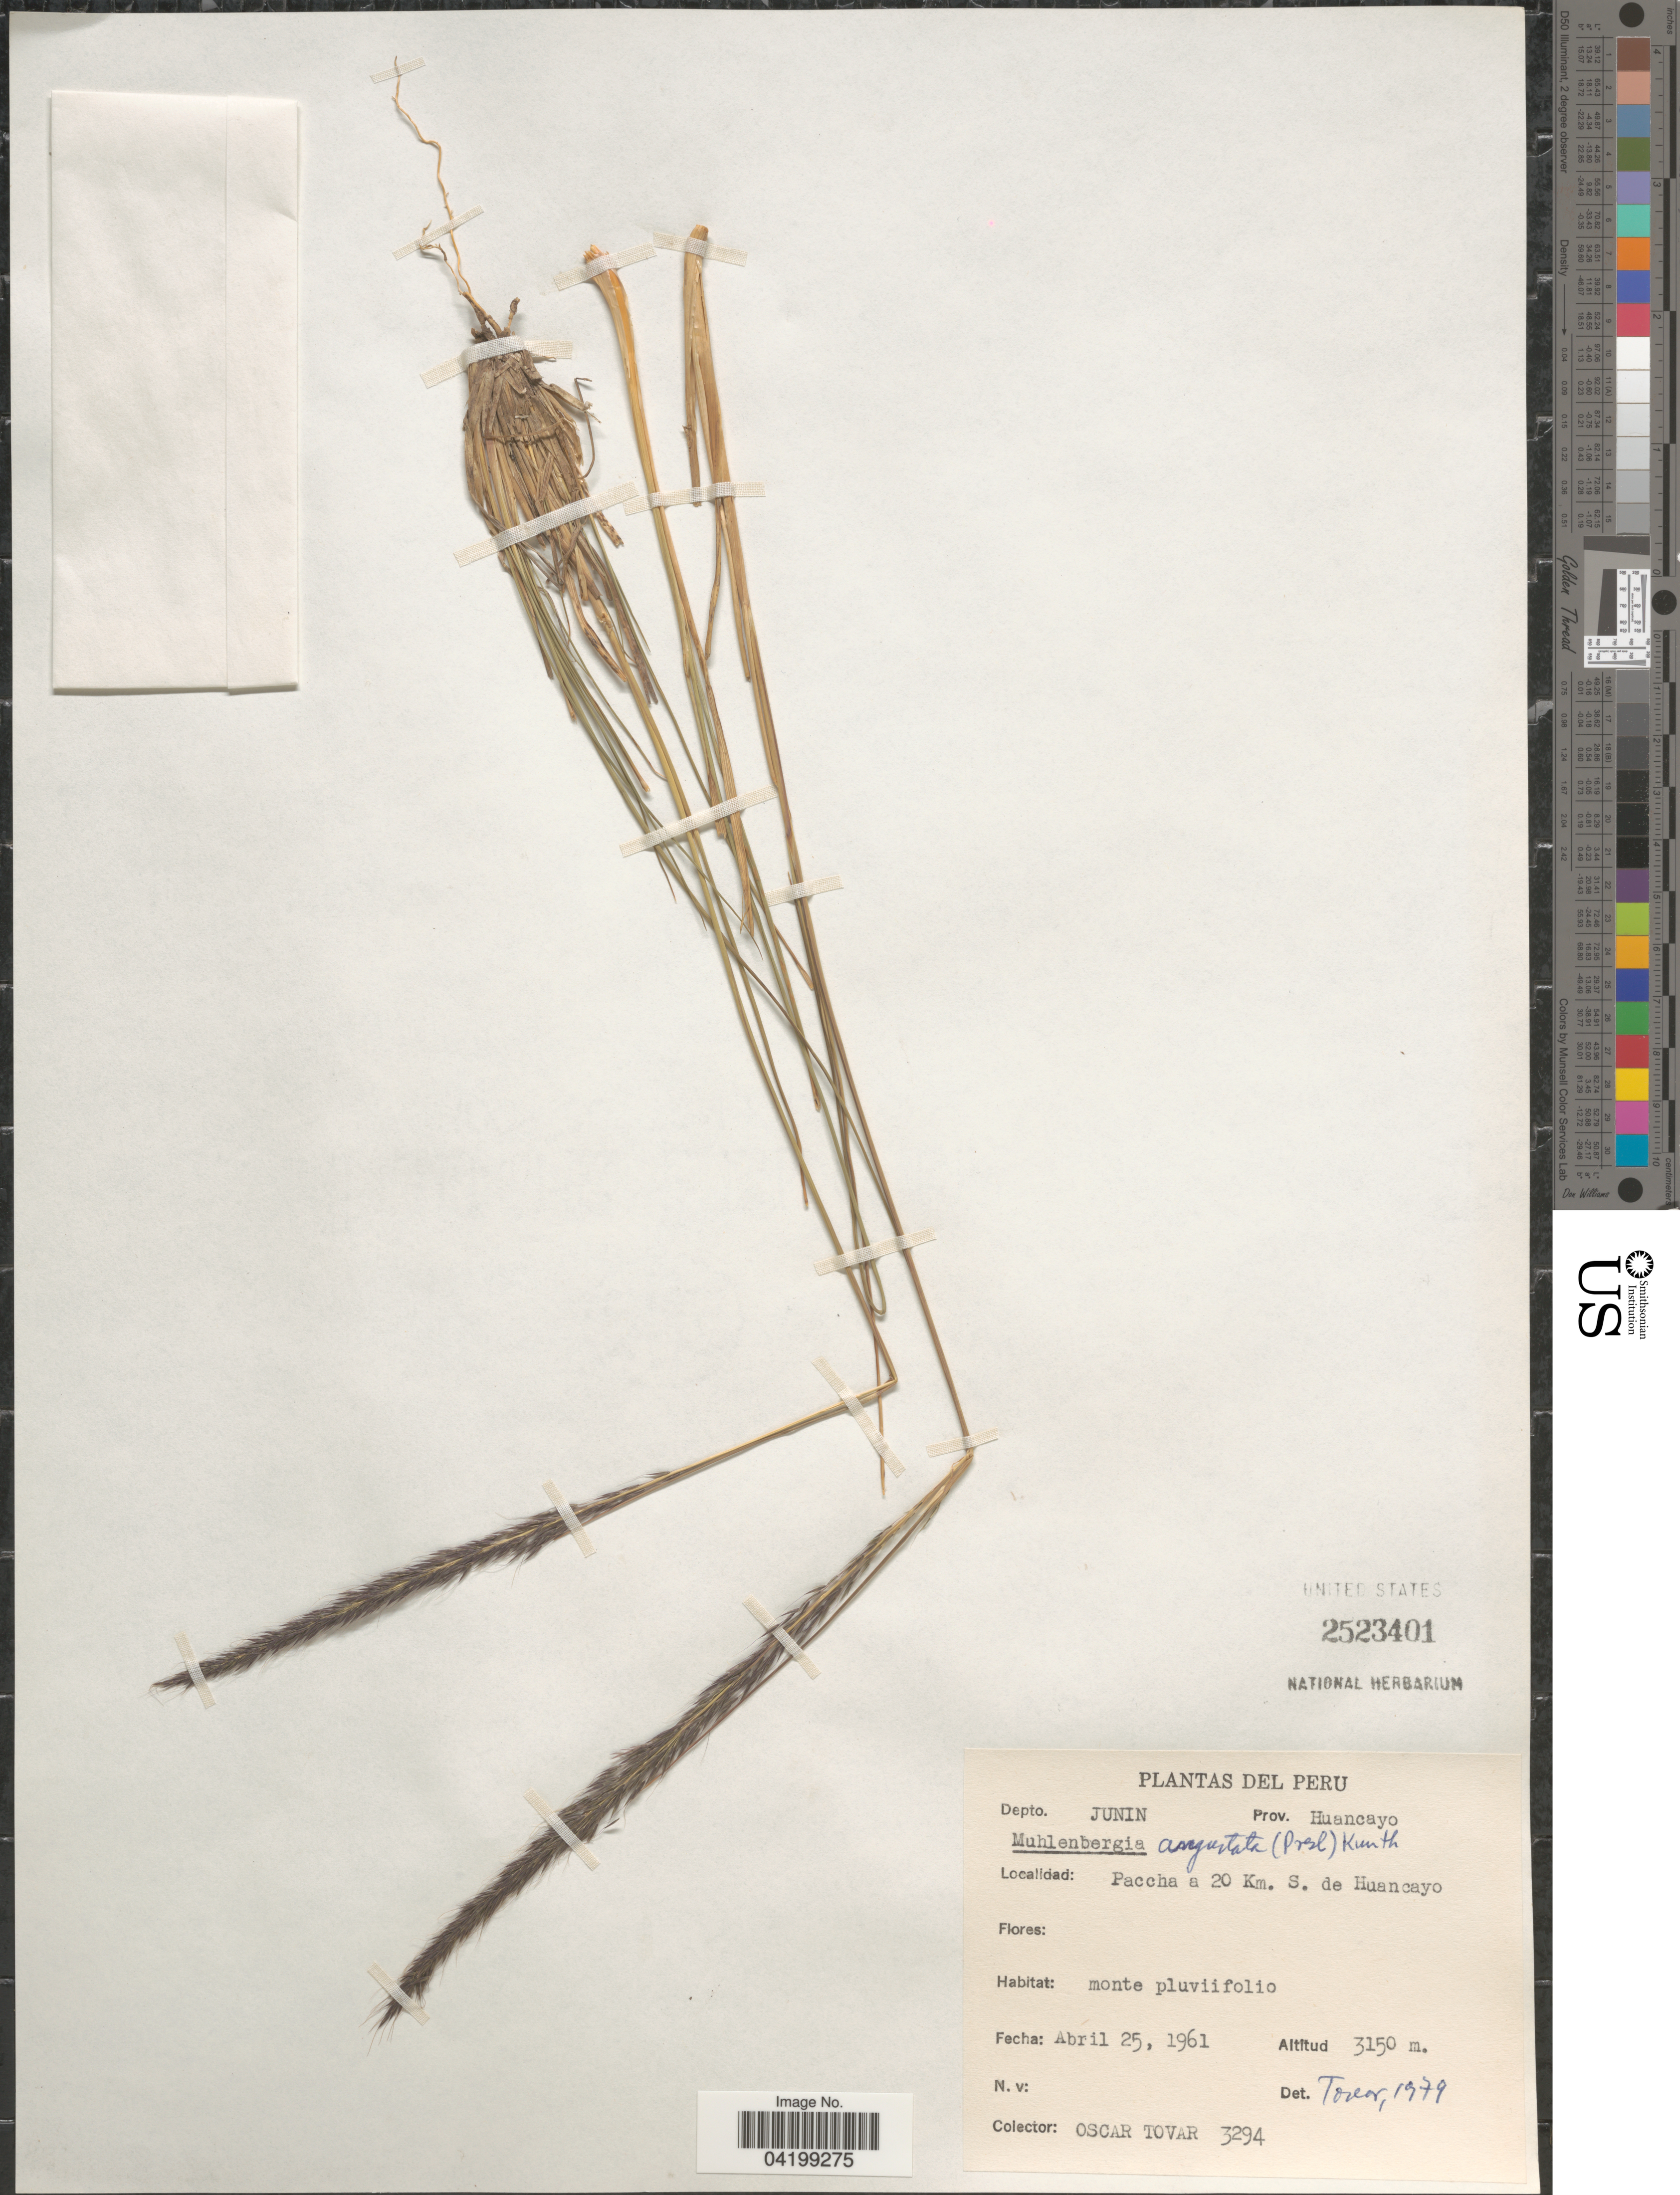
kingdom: Plantae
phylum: Tracheophyta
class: Liliopsida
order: Poales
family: Poaceae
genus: Muhlenbergia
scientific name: Muhlenbergia angustata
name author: (J. Presl) Kunth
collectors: Ó. Tovar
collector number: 3294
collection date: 1961-04-25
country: Peru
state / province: Junín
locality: Depto. Junin Prov. Huancayo. Paccha a 20 Km. S. de Huancayo.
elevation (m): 3150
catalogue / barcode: US 2523401